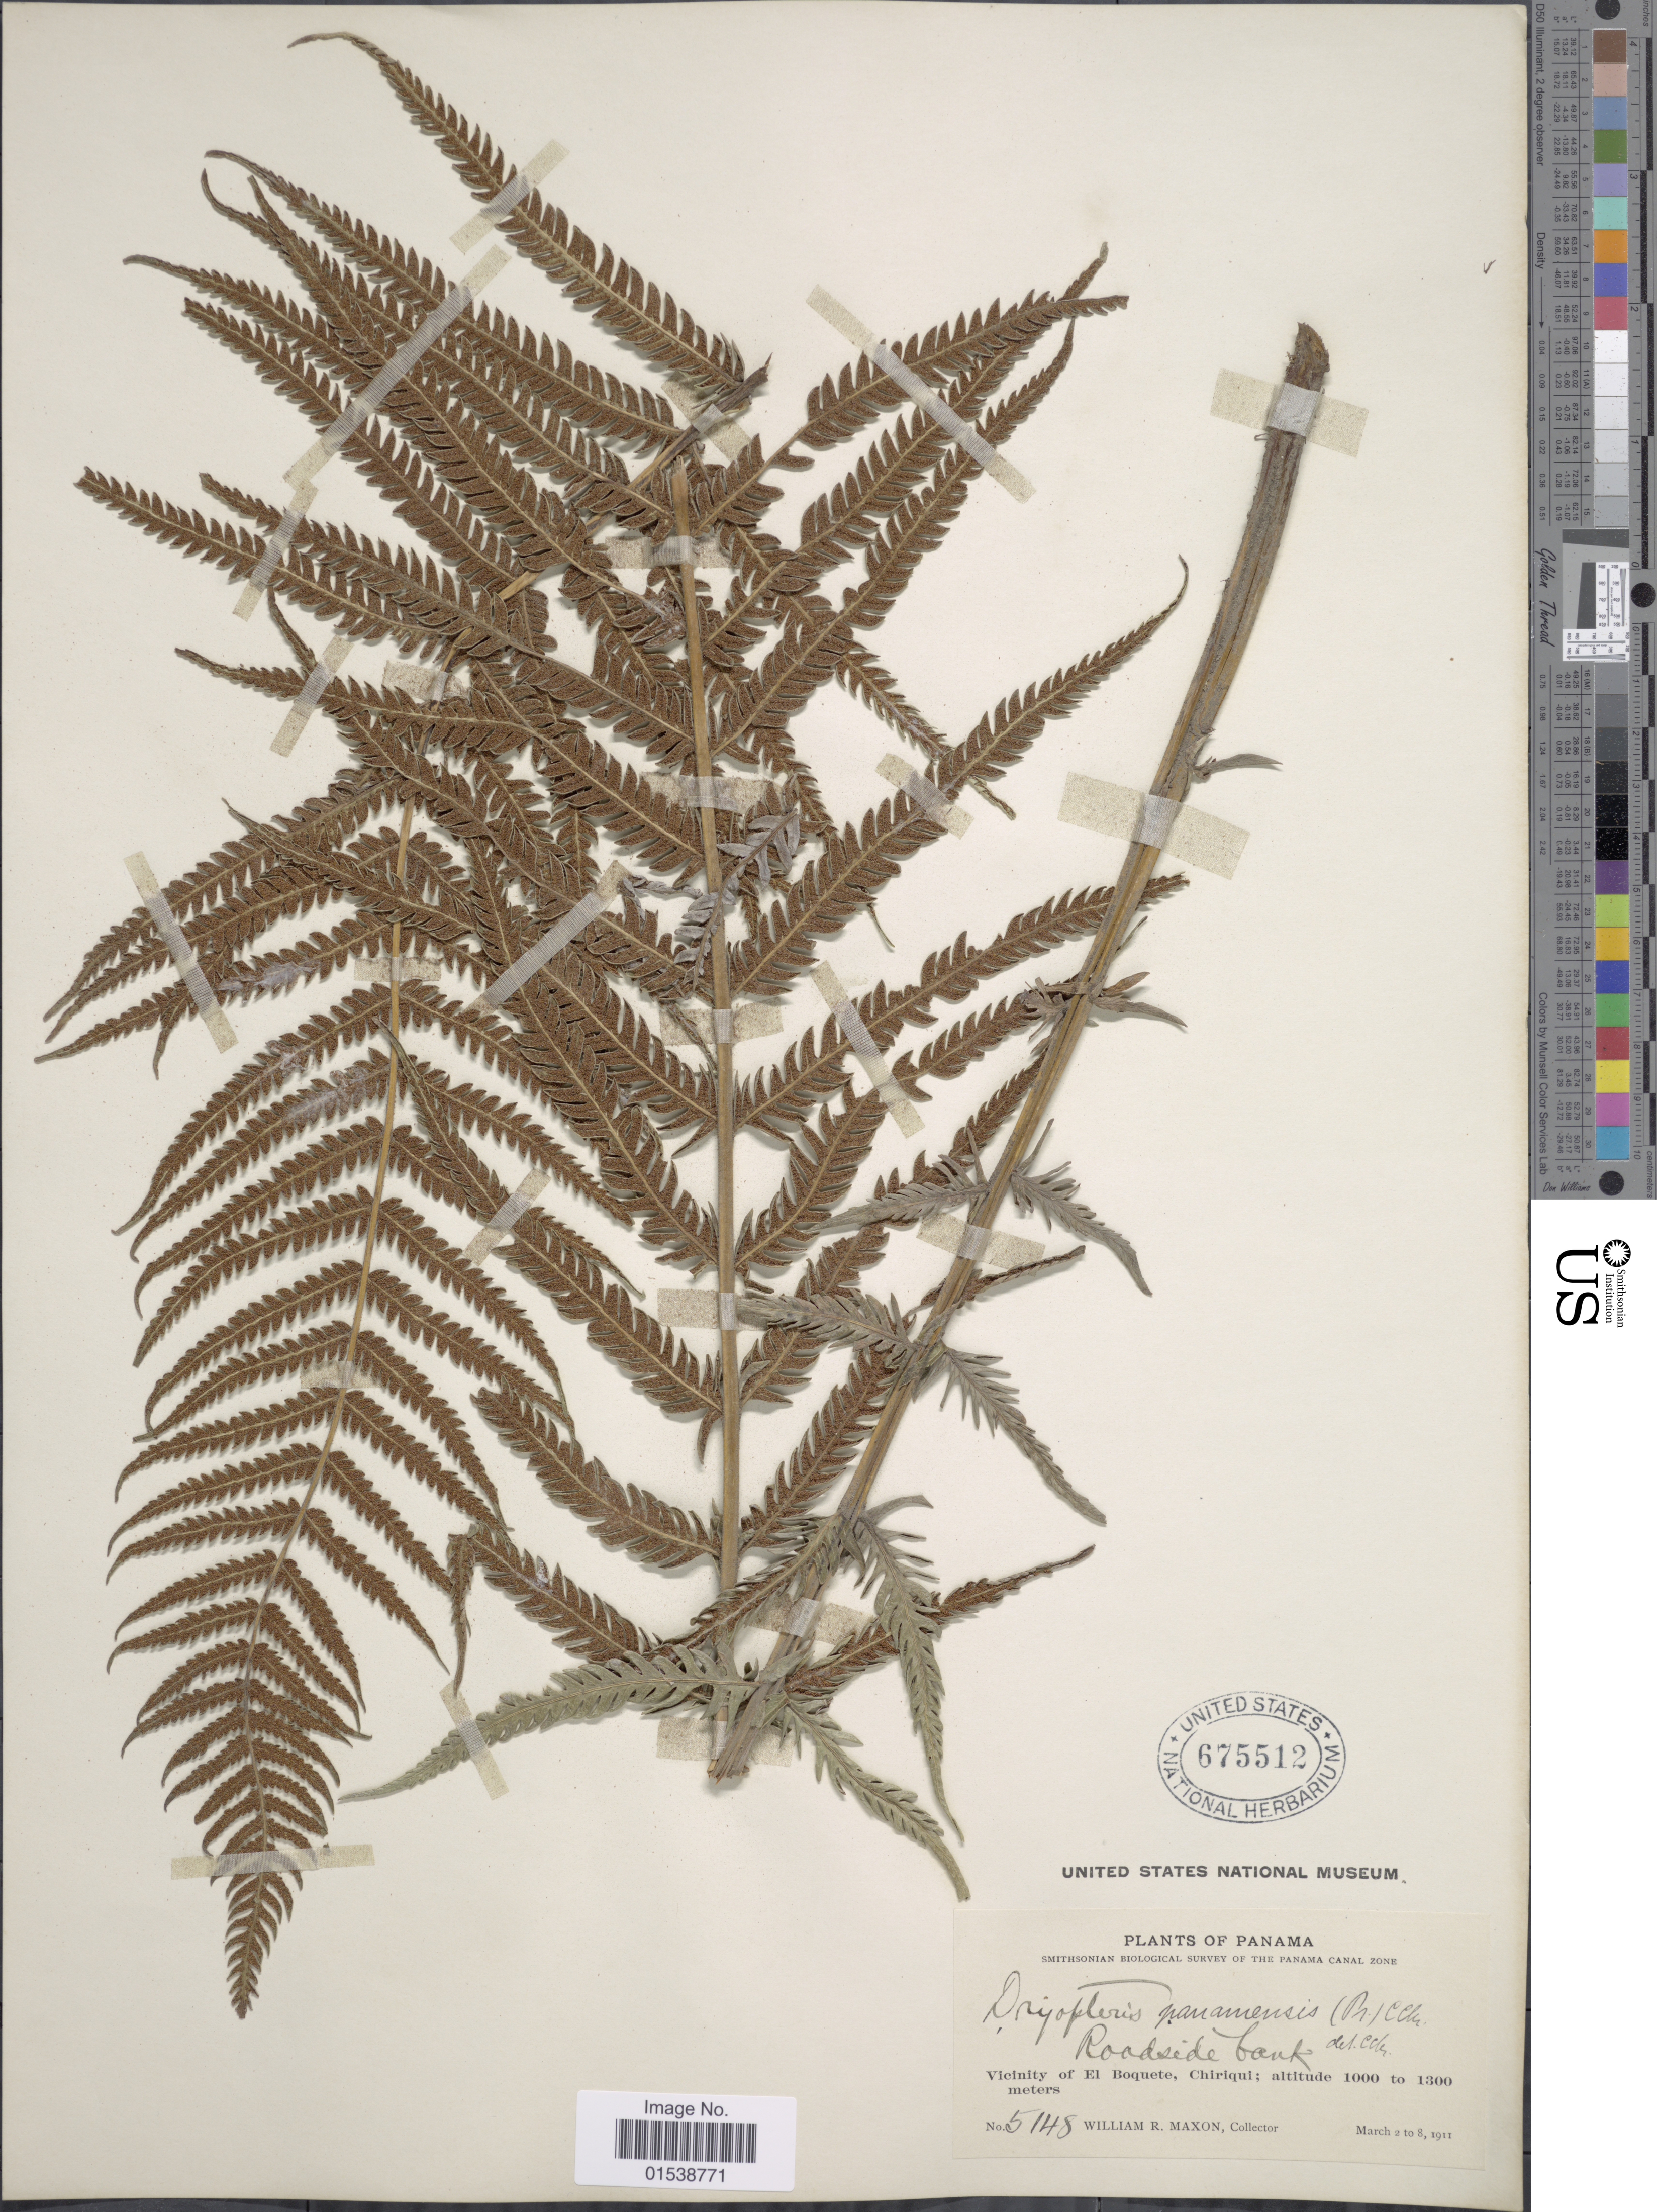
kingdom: Plantae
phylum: Tracheophyta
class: Polypodiopsida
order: Polypodiales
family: Thelypteridaceae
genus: Amauropelta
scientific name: Amauropelta resinifera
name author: (Desv.) Pic. Serm.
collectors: W. R. Maxon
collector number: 5148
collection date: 1911-03-02/1911-03-08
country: Panama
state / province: Chiriqui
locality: Vicinity of El Boquete, Chiriqui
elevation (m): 1000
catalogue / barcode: US 675512